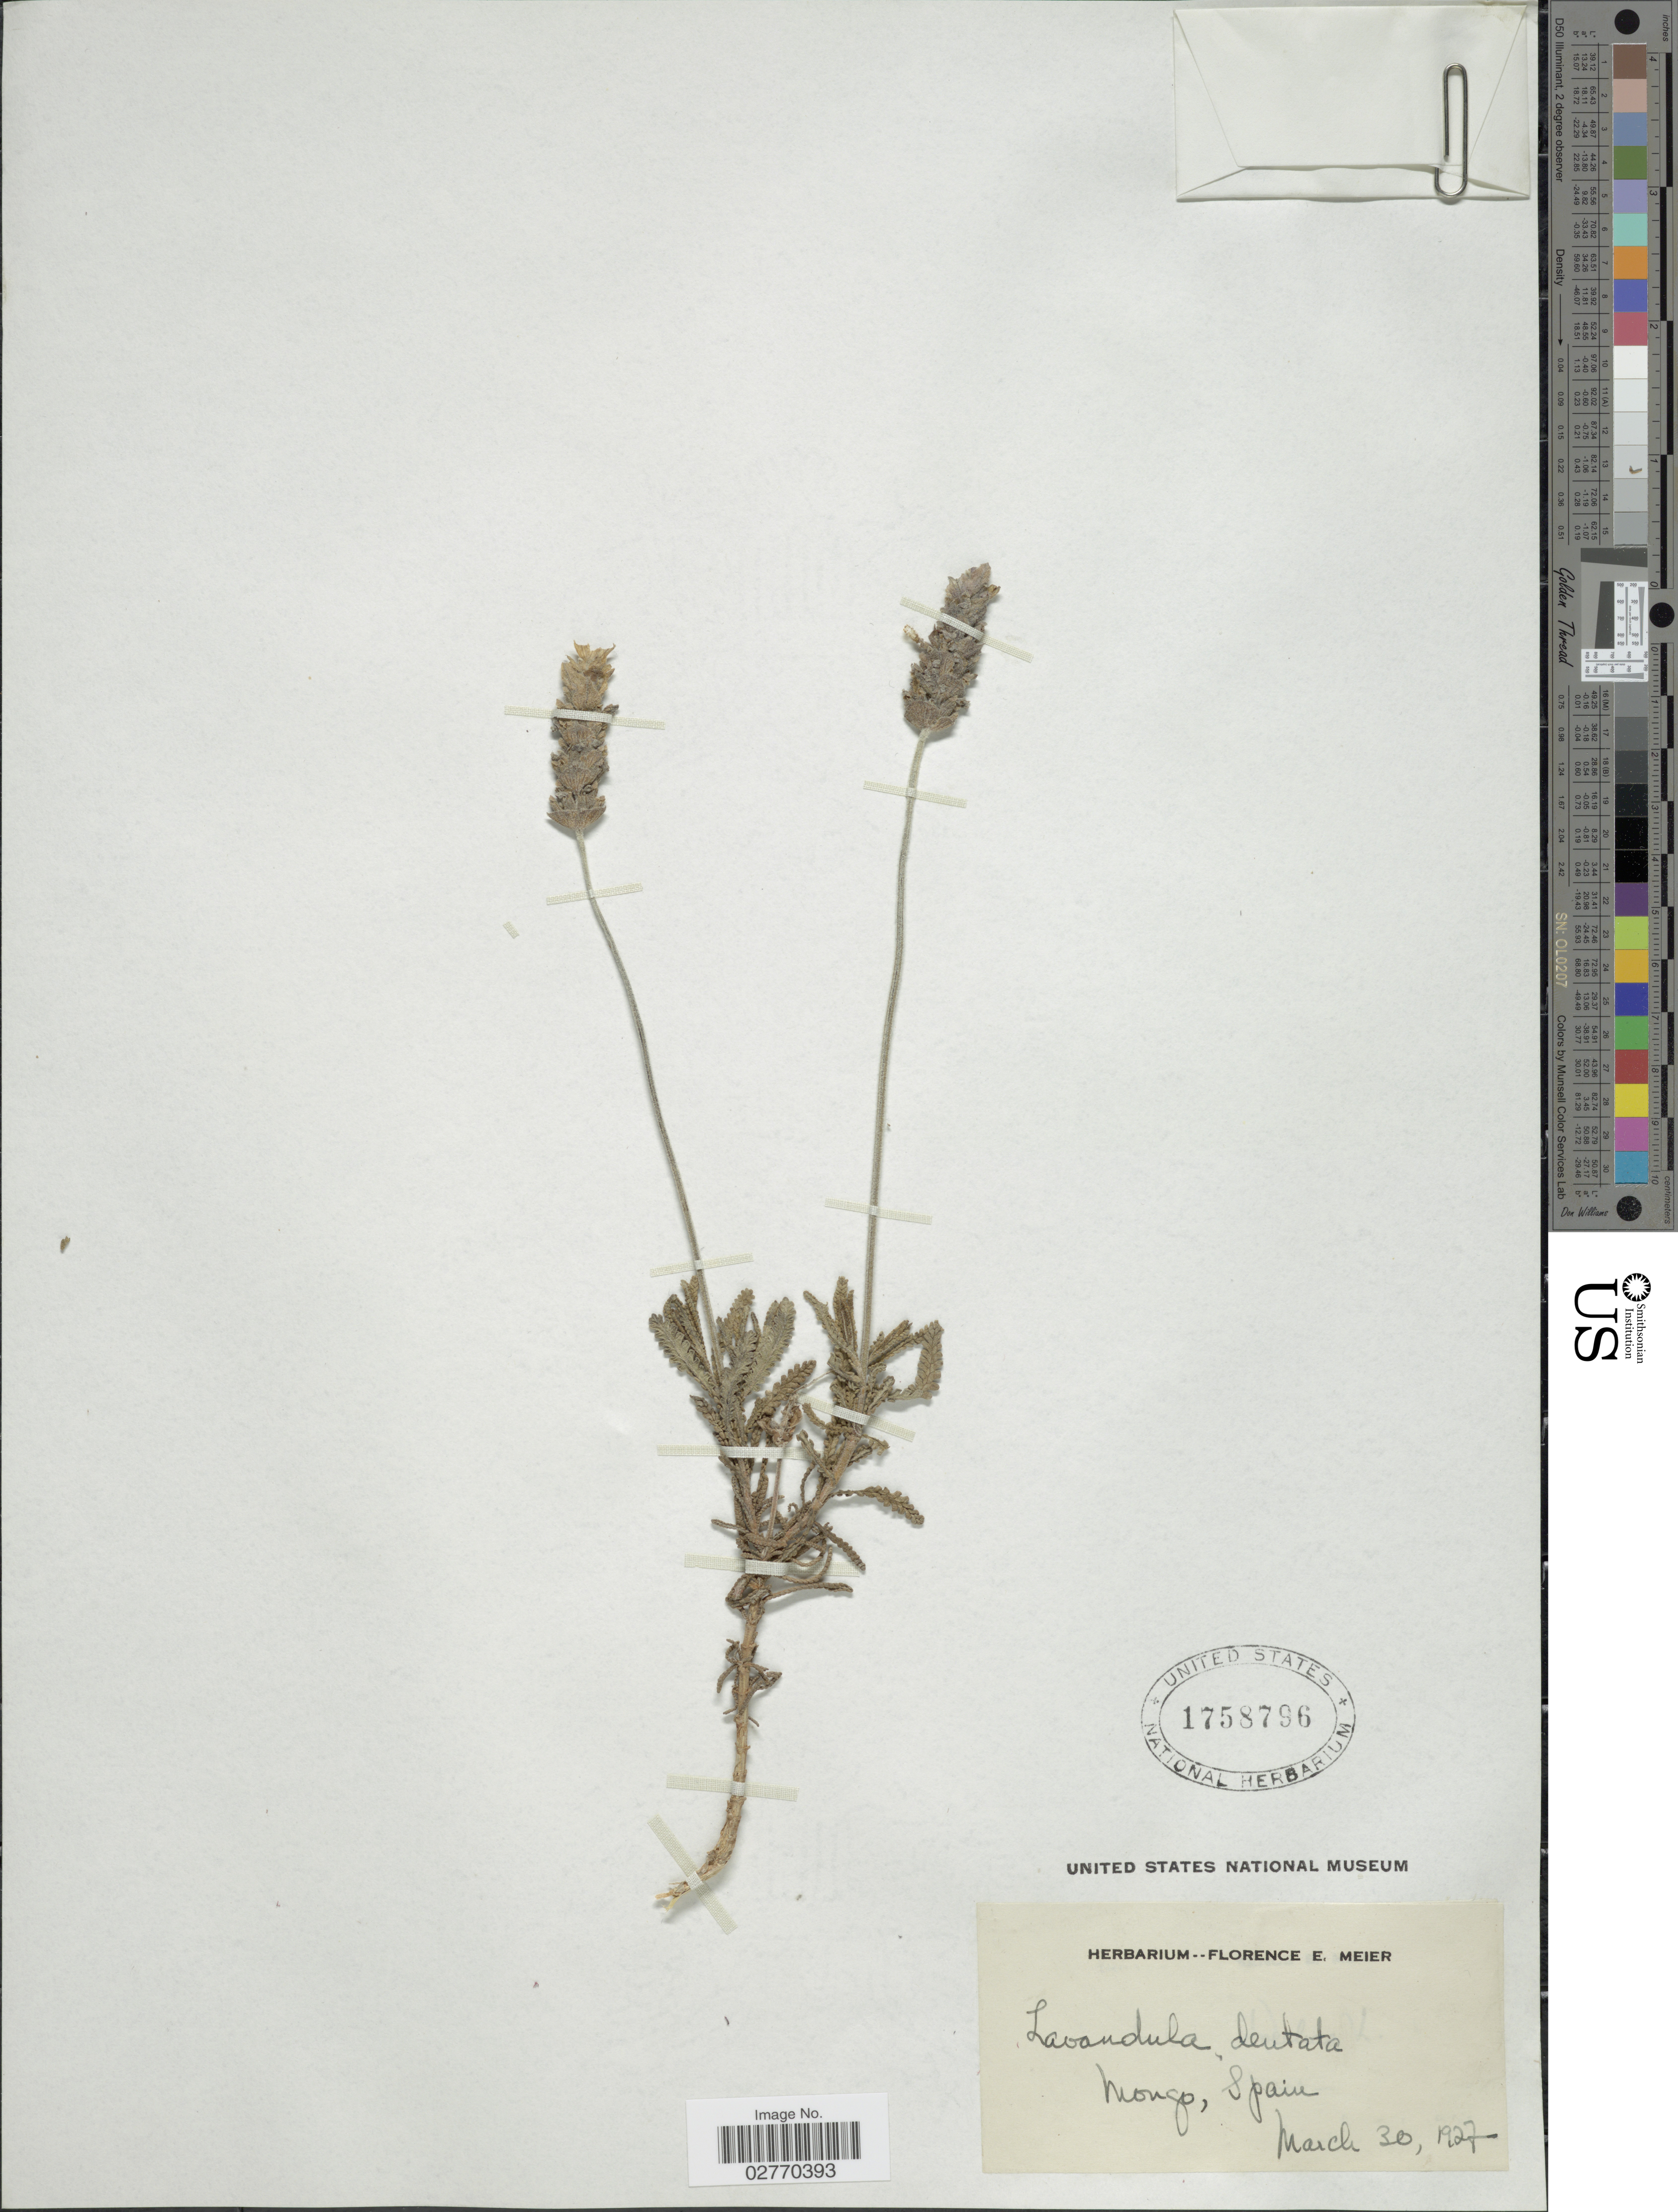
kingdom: Plantae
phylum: Tracheophyta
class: Magnoliopsida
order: Lamiales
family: Lamiaceae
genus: Lavandula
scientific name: Lavandula dentata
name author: L.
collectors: ex herb. Florence E. Meier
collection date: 1927-03-30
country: Spain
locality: Mongo.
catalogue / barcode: US 1758796